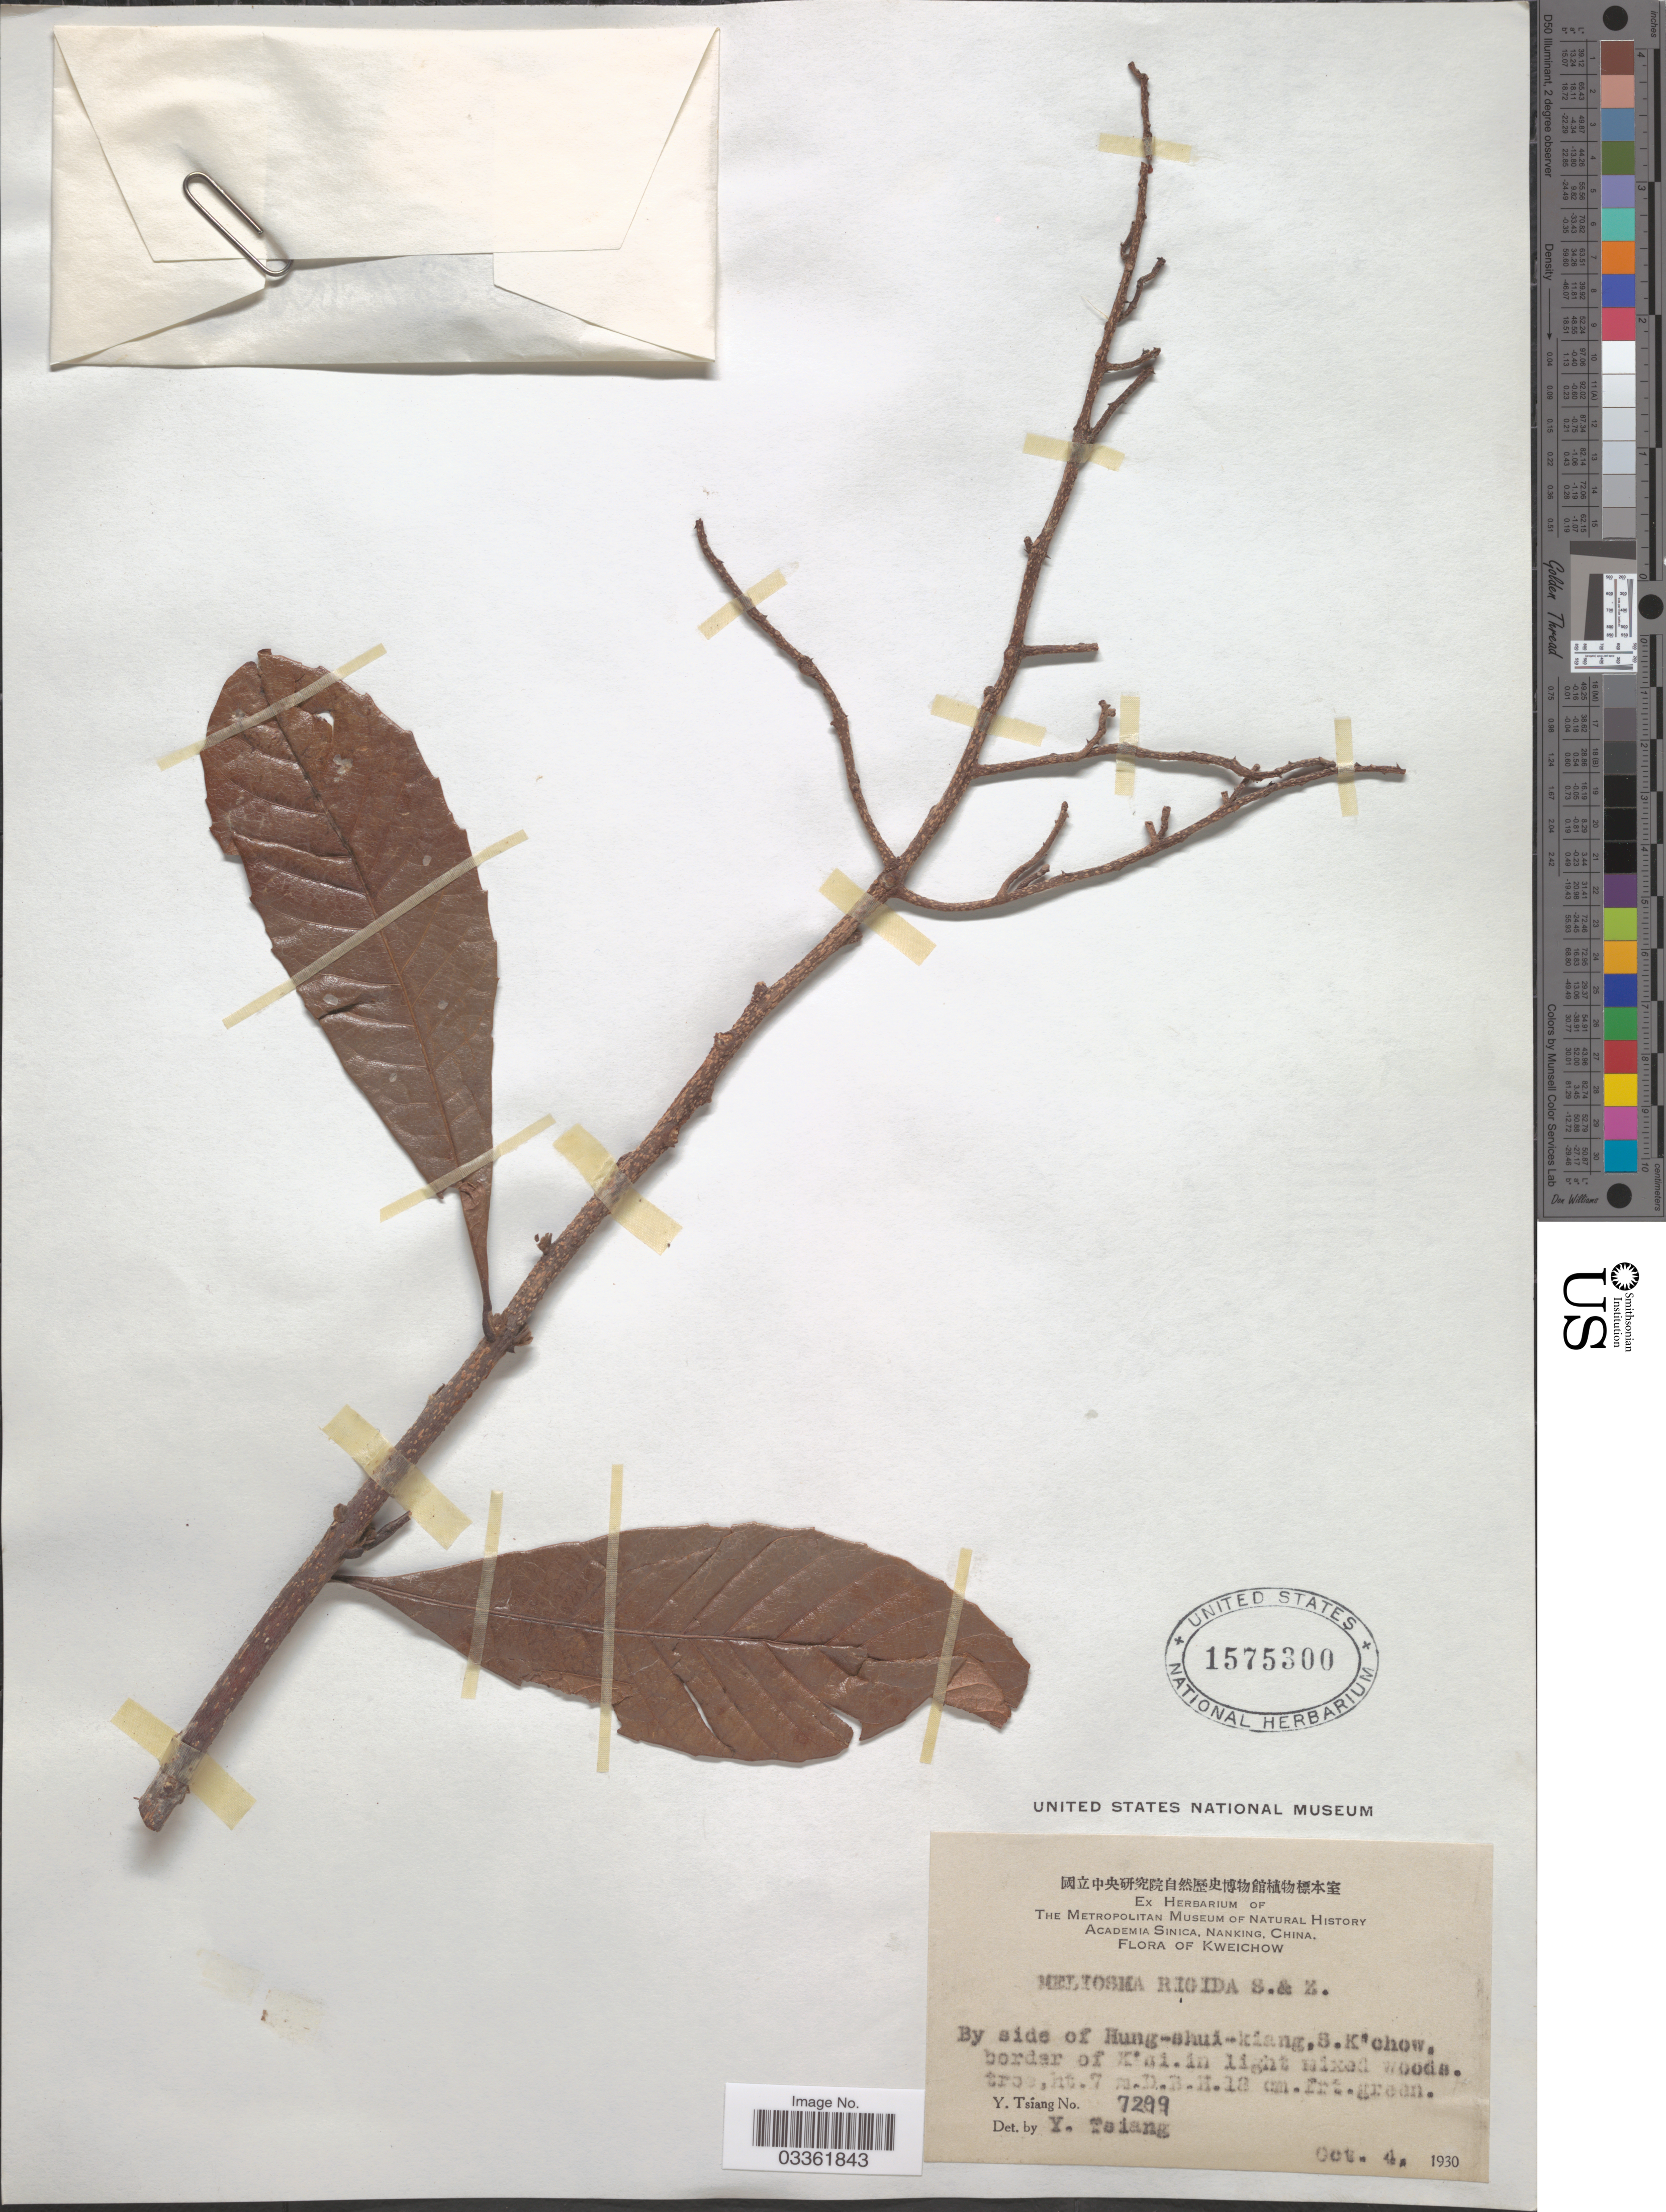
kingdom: Plantae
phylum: Tracheophyta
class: Magnoliopsida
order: Proteales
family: Sabiaceae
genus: Meliosma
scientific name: Meliosma rigida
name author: Siebold & Zucc.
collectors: Y. Tsiang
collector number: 7299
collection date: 1930-10-04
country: China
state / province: Guizhou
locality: Kweichow, By side of Hung-Shui-kiang, S. K'chow, border of K'si [interpreted].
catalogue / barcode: US 1575300